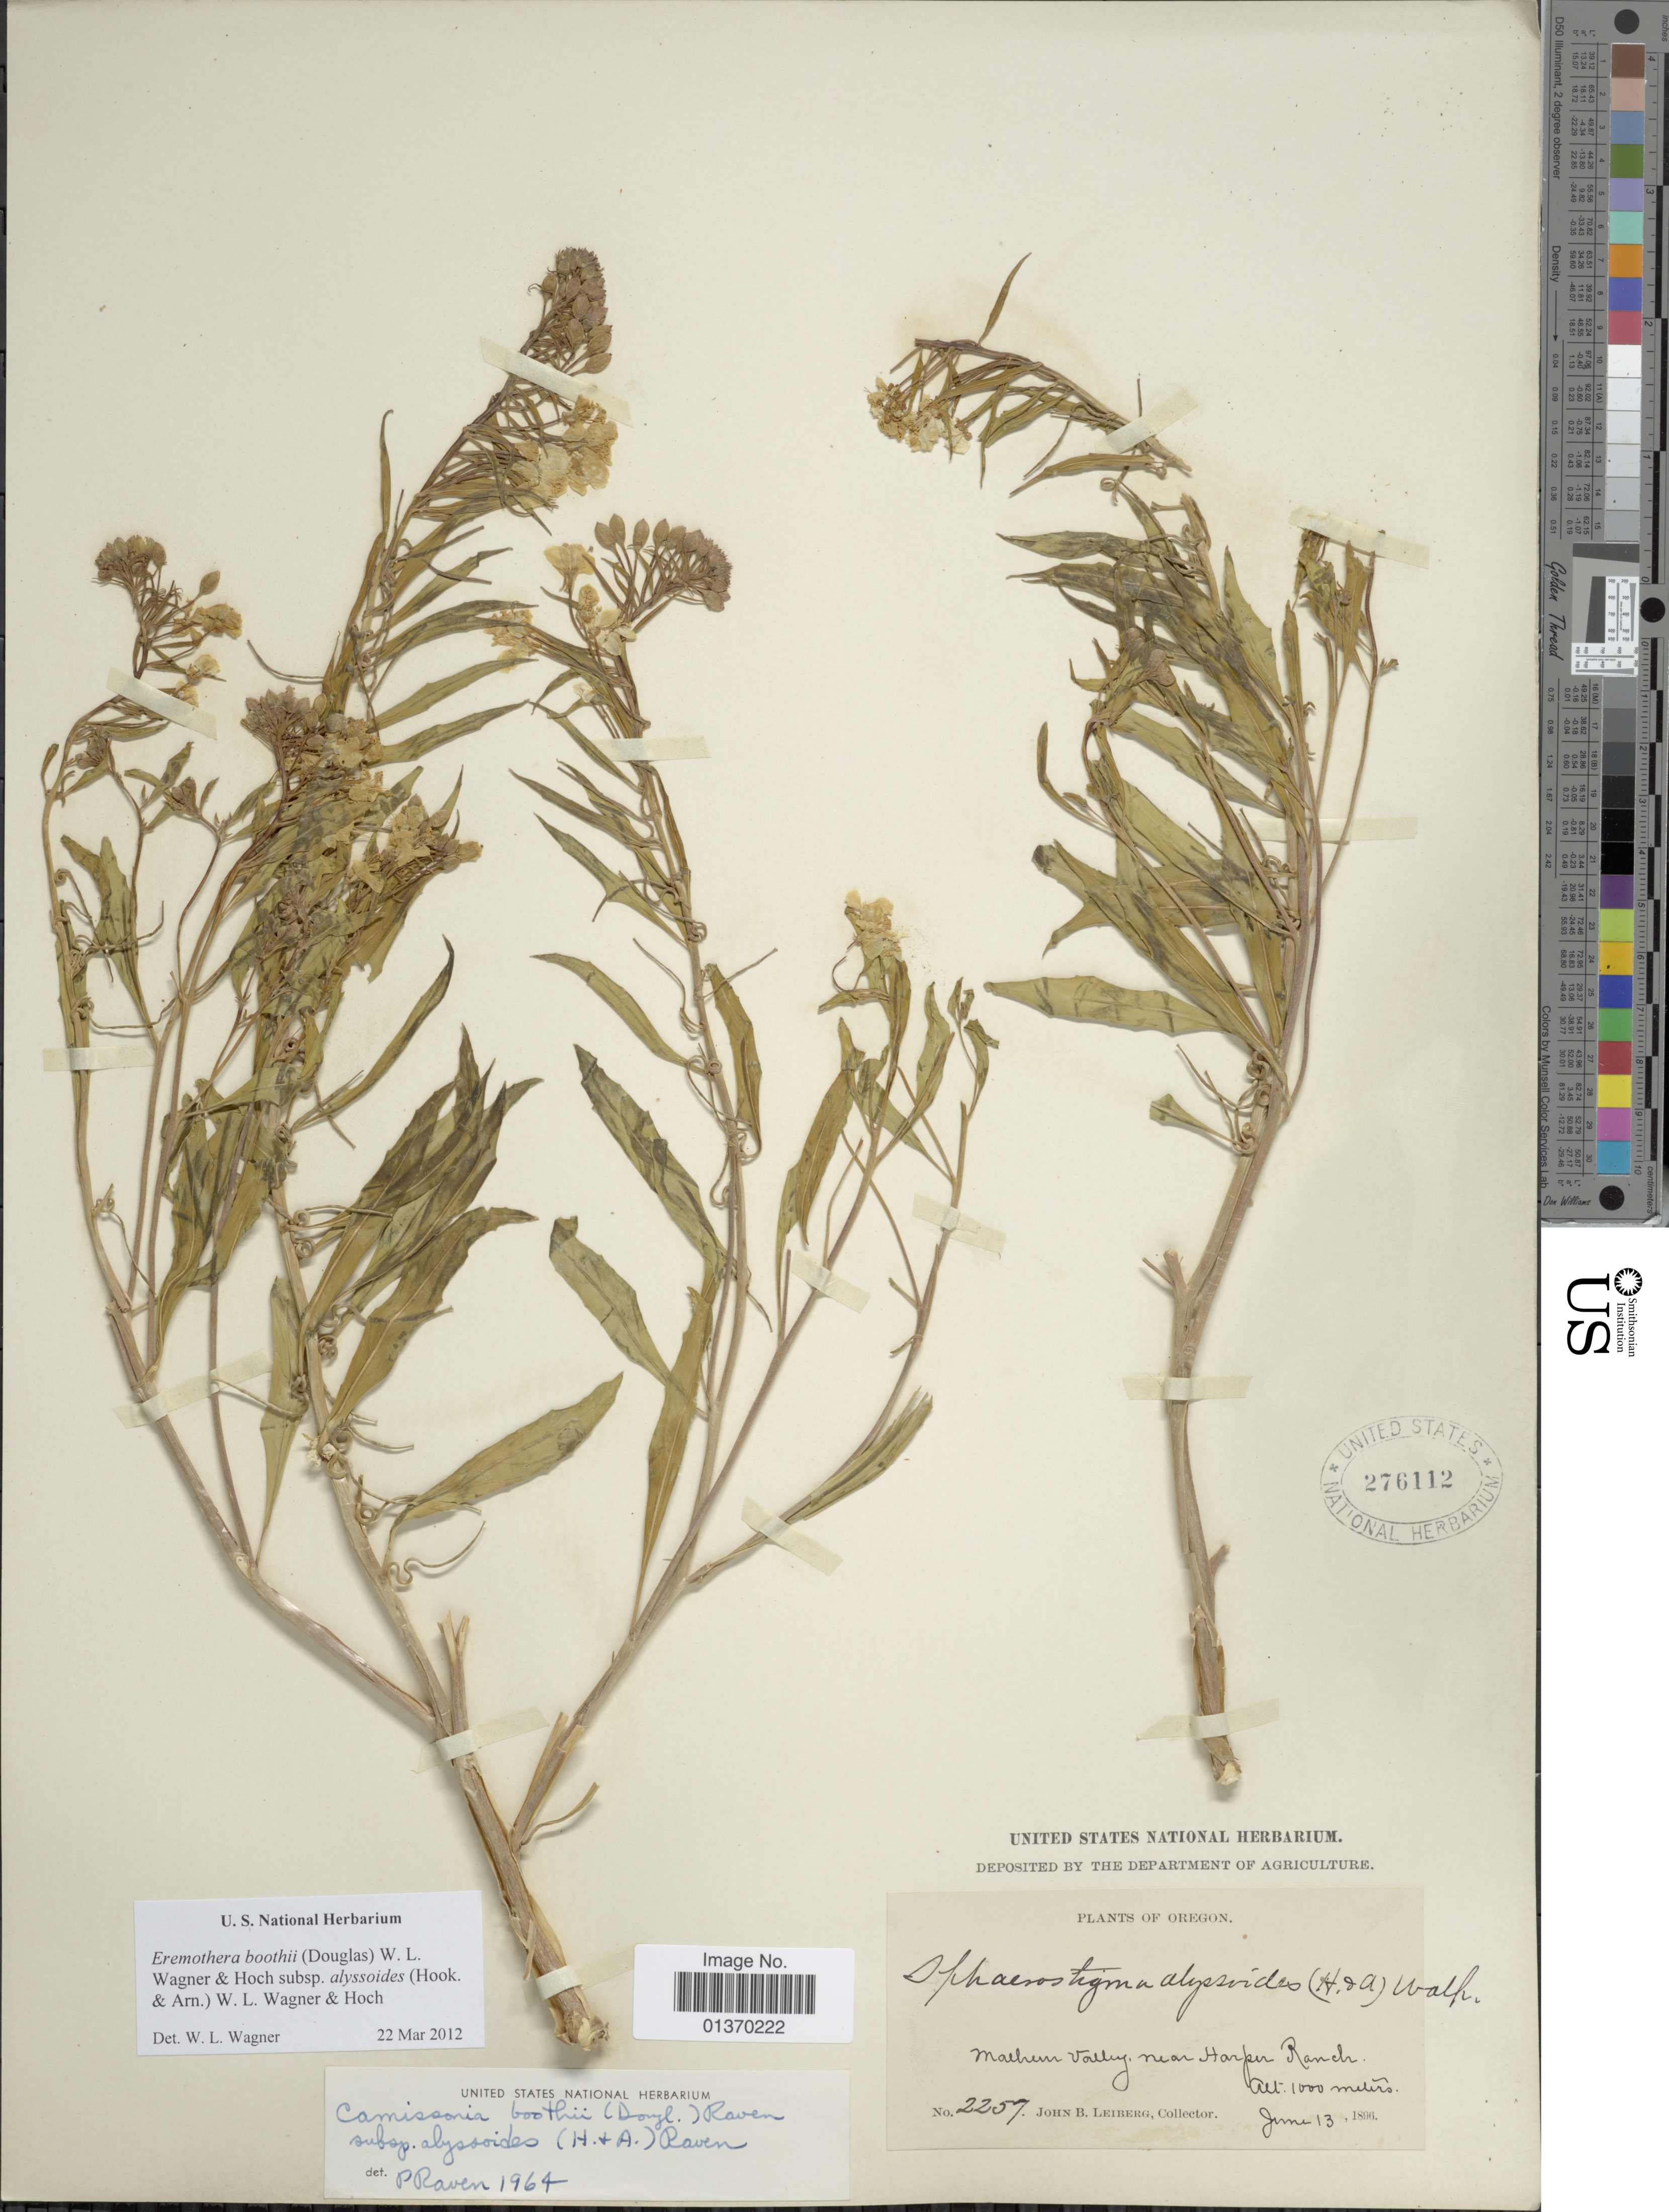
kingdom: Plantae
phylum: Tracheophyta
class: Magnoliopsida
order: Myrtales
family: Onagraceae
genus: Eremothera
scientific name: Eremothera boothii subsp. alyssoides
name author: (Hook. & Arn.) W.L. Wagner & Hoch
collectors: J. B. Leiberg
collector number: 2257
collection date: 1896-06-13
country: United States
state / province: Oregon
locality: Malheur Valley near Harper Ranch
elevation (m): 1000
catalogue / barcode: US 276112